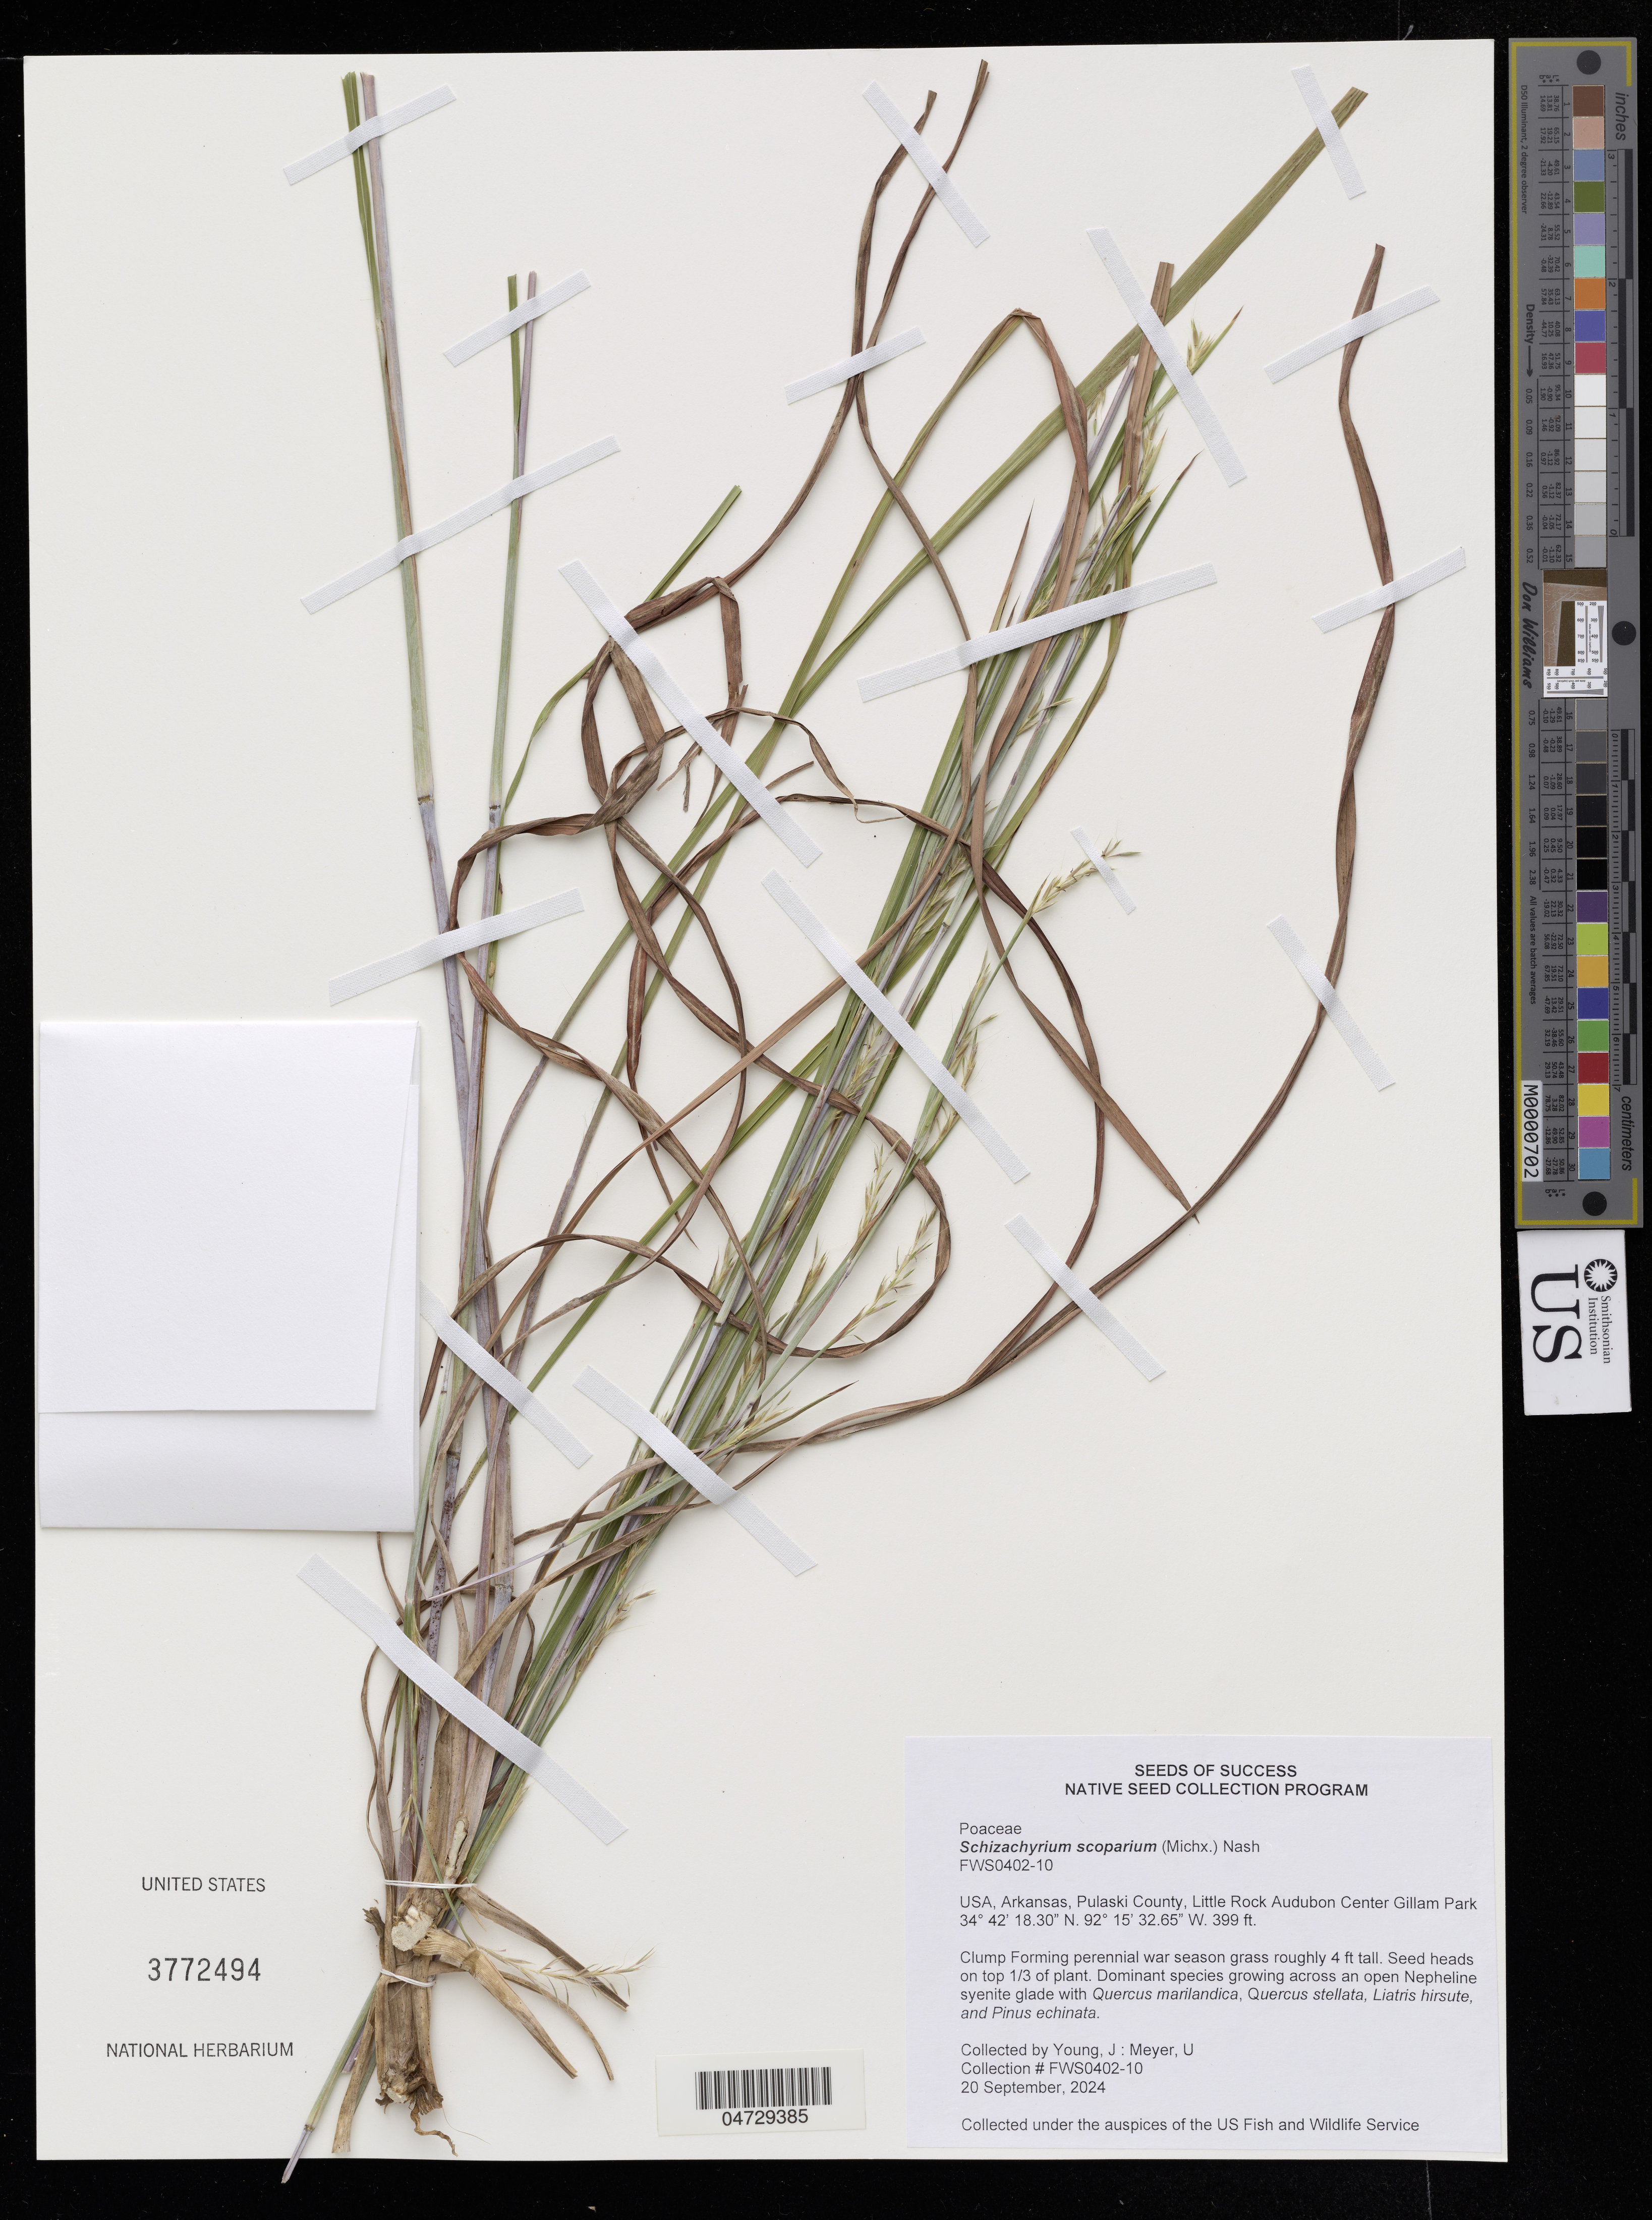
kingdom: Plantae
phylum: Tracheophyta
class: Liliopsida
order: Poales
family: Poaceae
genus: Schizachyrium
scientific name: Schizachyrium scoparium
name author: (Michx.) Nash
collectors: J. Young & U. Meyer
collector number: FWS0402-10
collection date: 2024-09-20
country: United States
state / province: Arkansas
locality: Pulaski County, Little Rock Audubon Center Gillam Park.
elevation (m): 122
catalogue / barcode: US 3772494